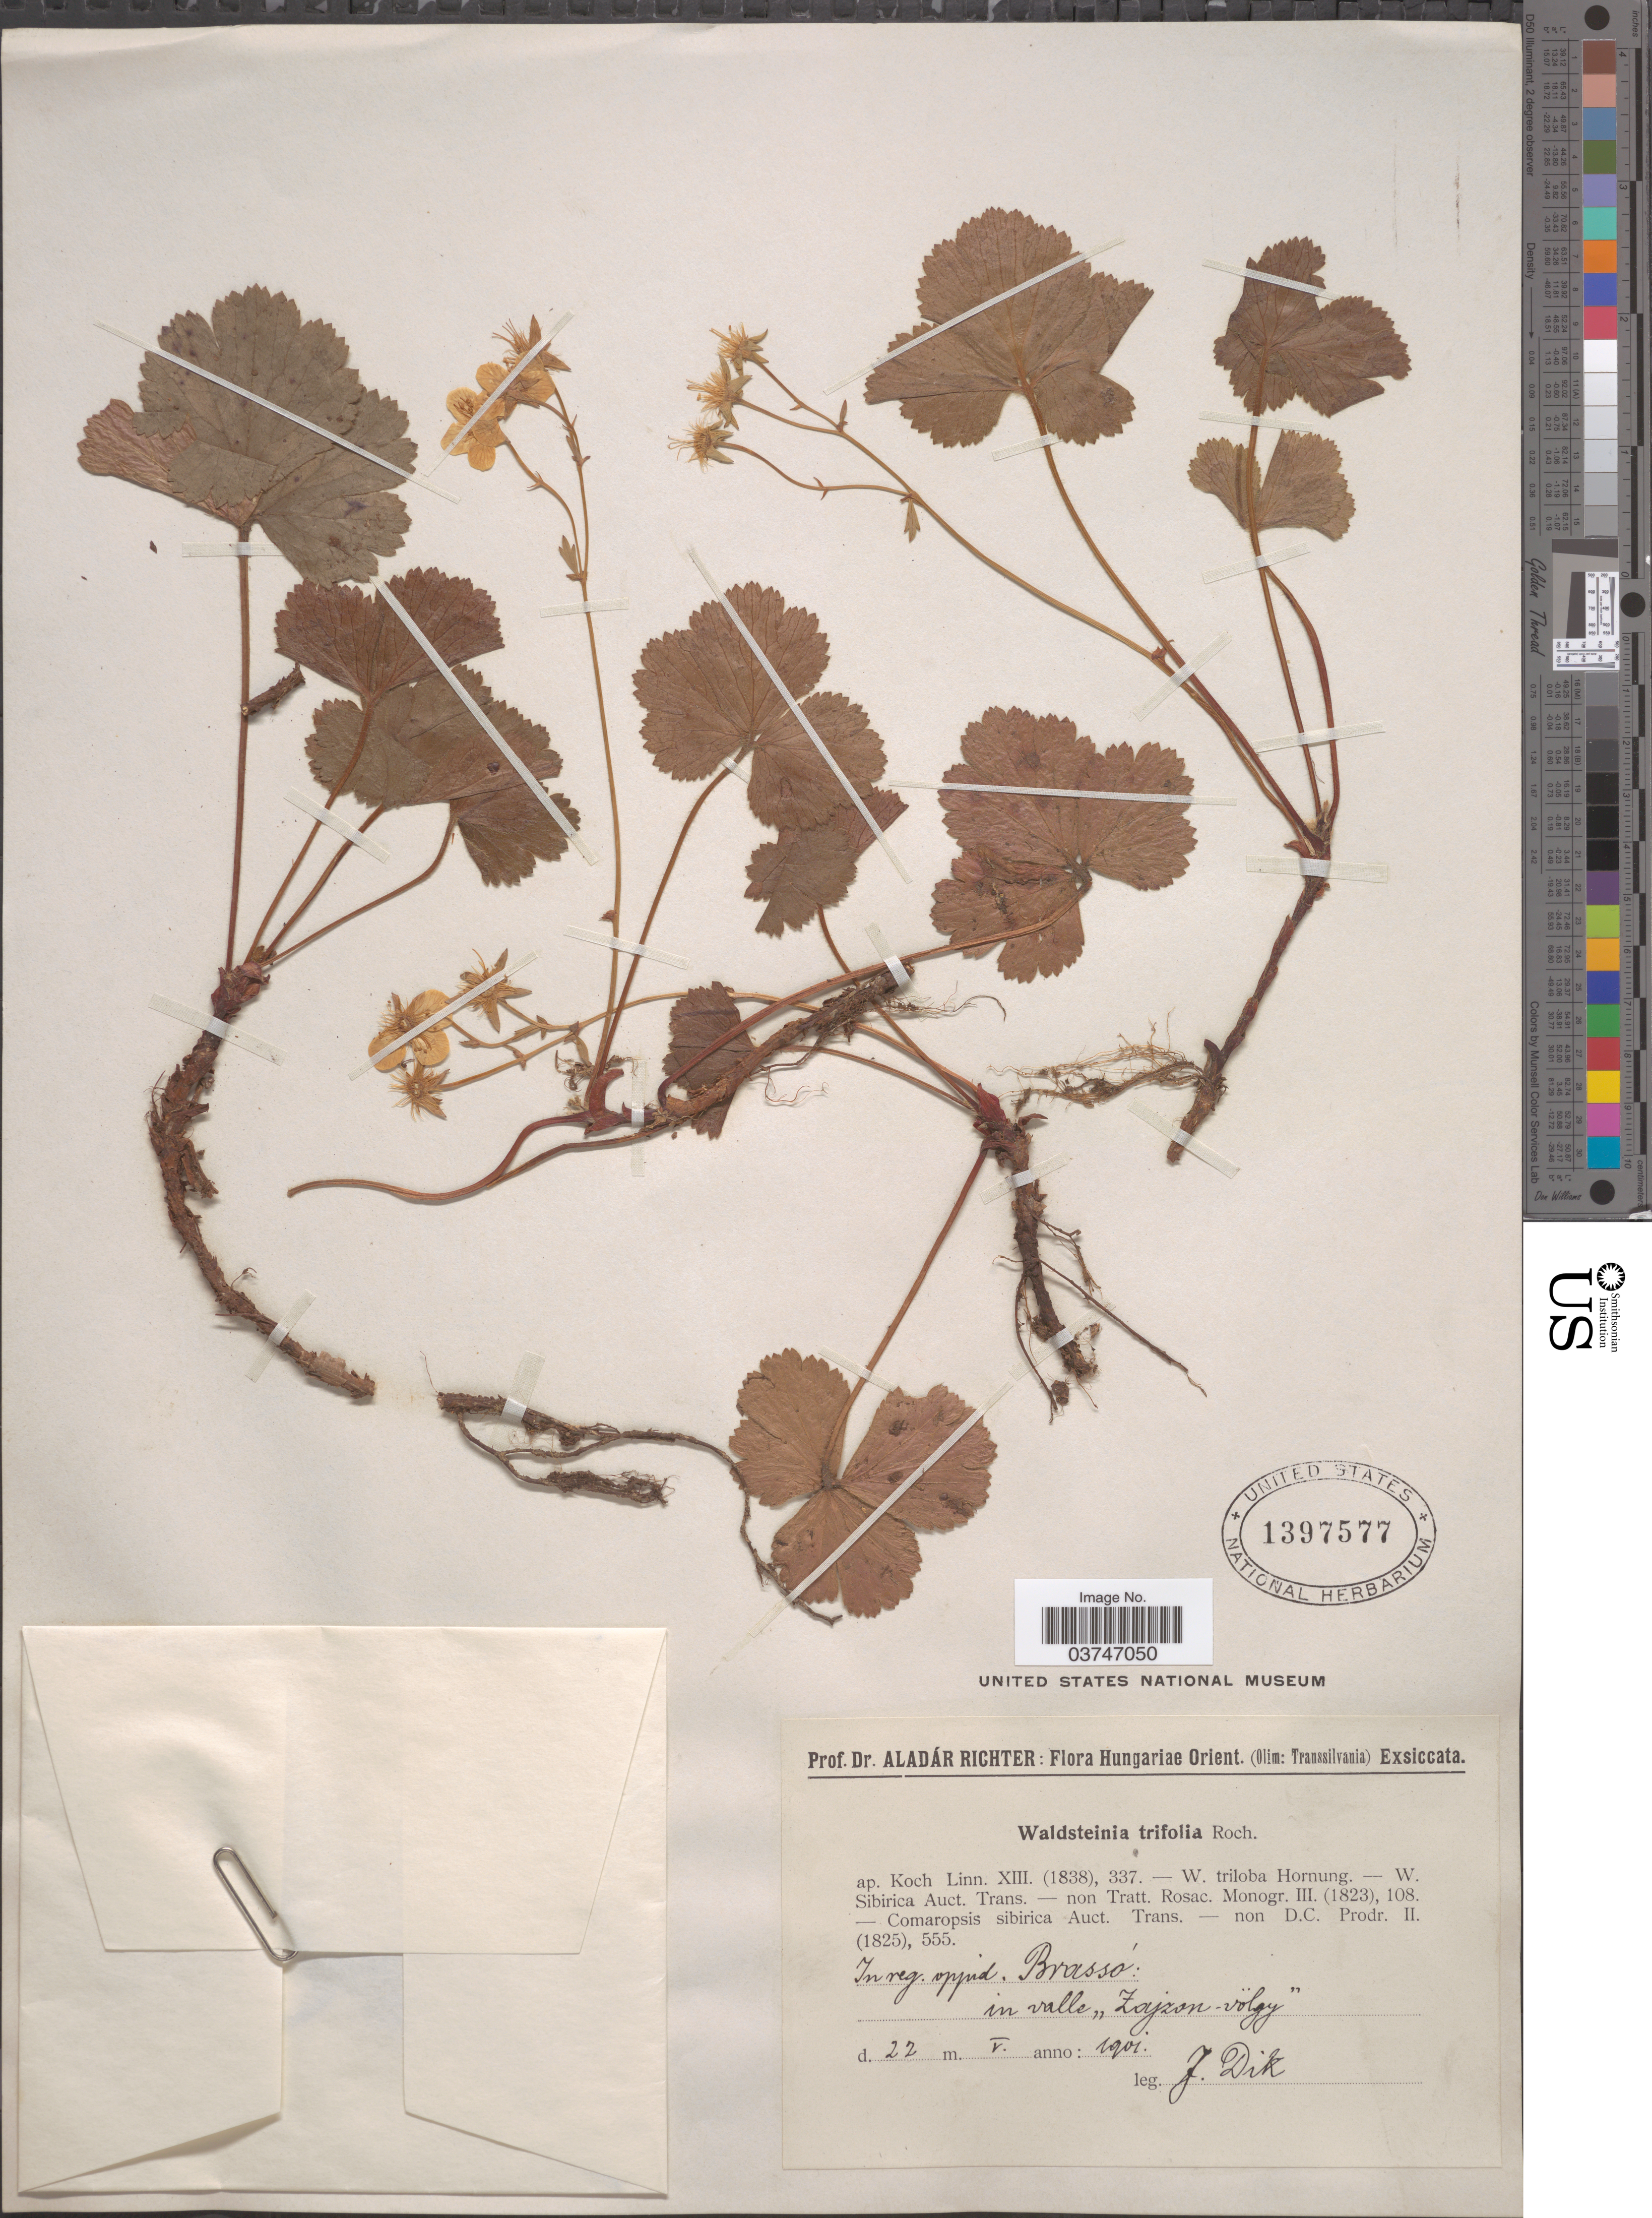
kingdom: Plantae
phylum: Tracheophyta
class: Magnoliopsida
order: Rosales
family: Rosaceae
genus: Waldsteinia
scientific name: Waldsteinia trifolia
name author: Rochel ex W.D.J. Koch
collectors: J. Dik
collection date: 1901-05-22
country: Hungary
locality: Hungariae Orient. (Olim: Transsilvania). In reg. oppid. Brassó: in valle ,,Zajzon-völgy'.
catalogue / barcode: US 1397577